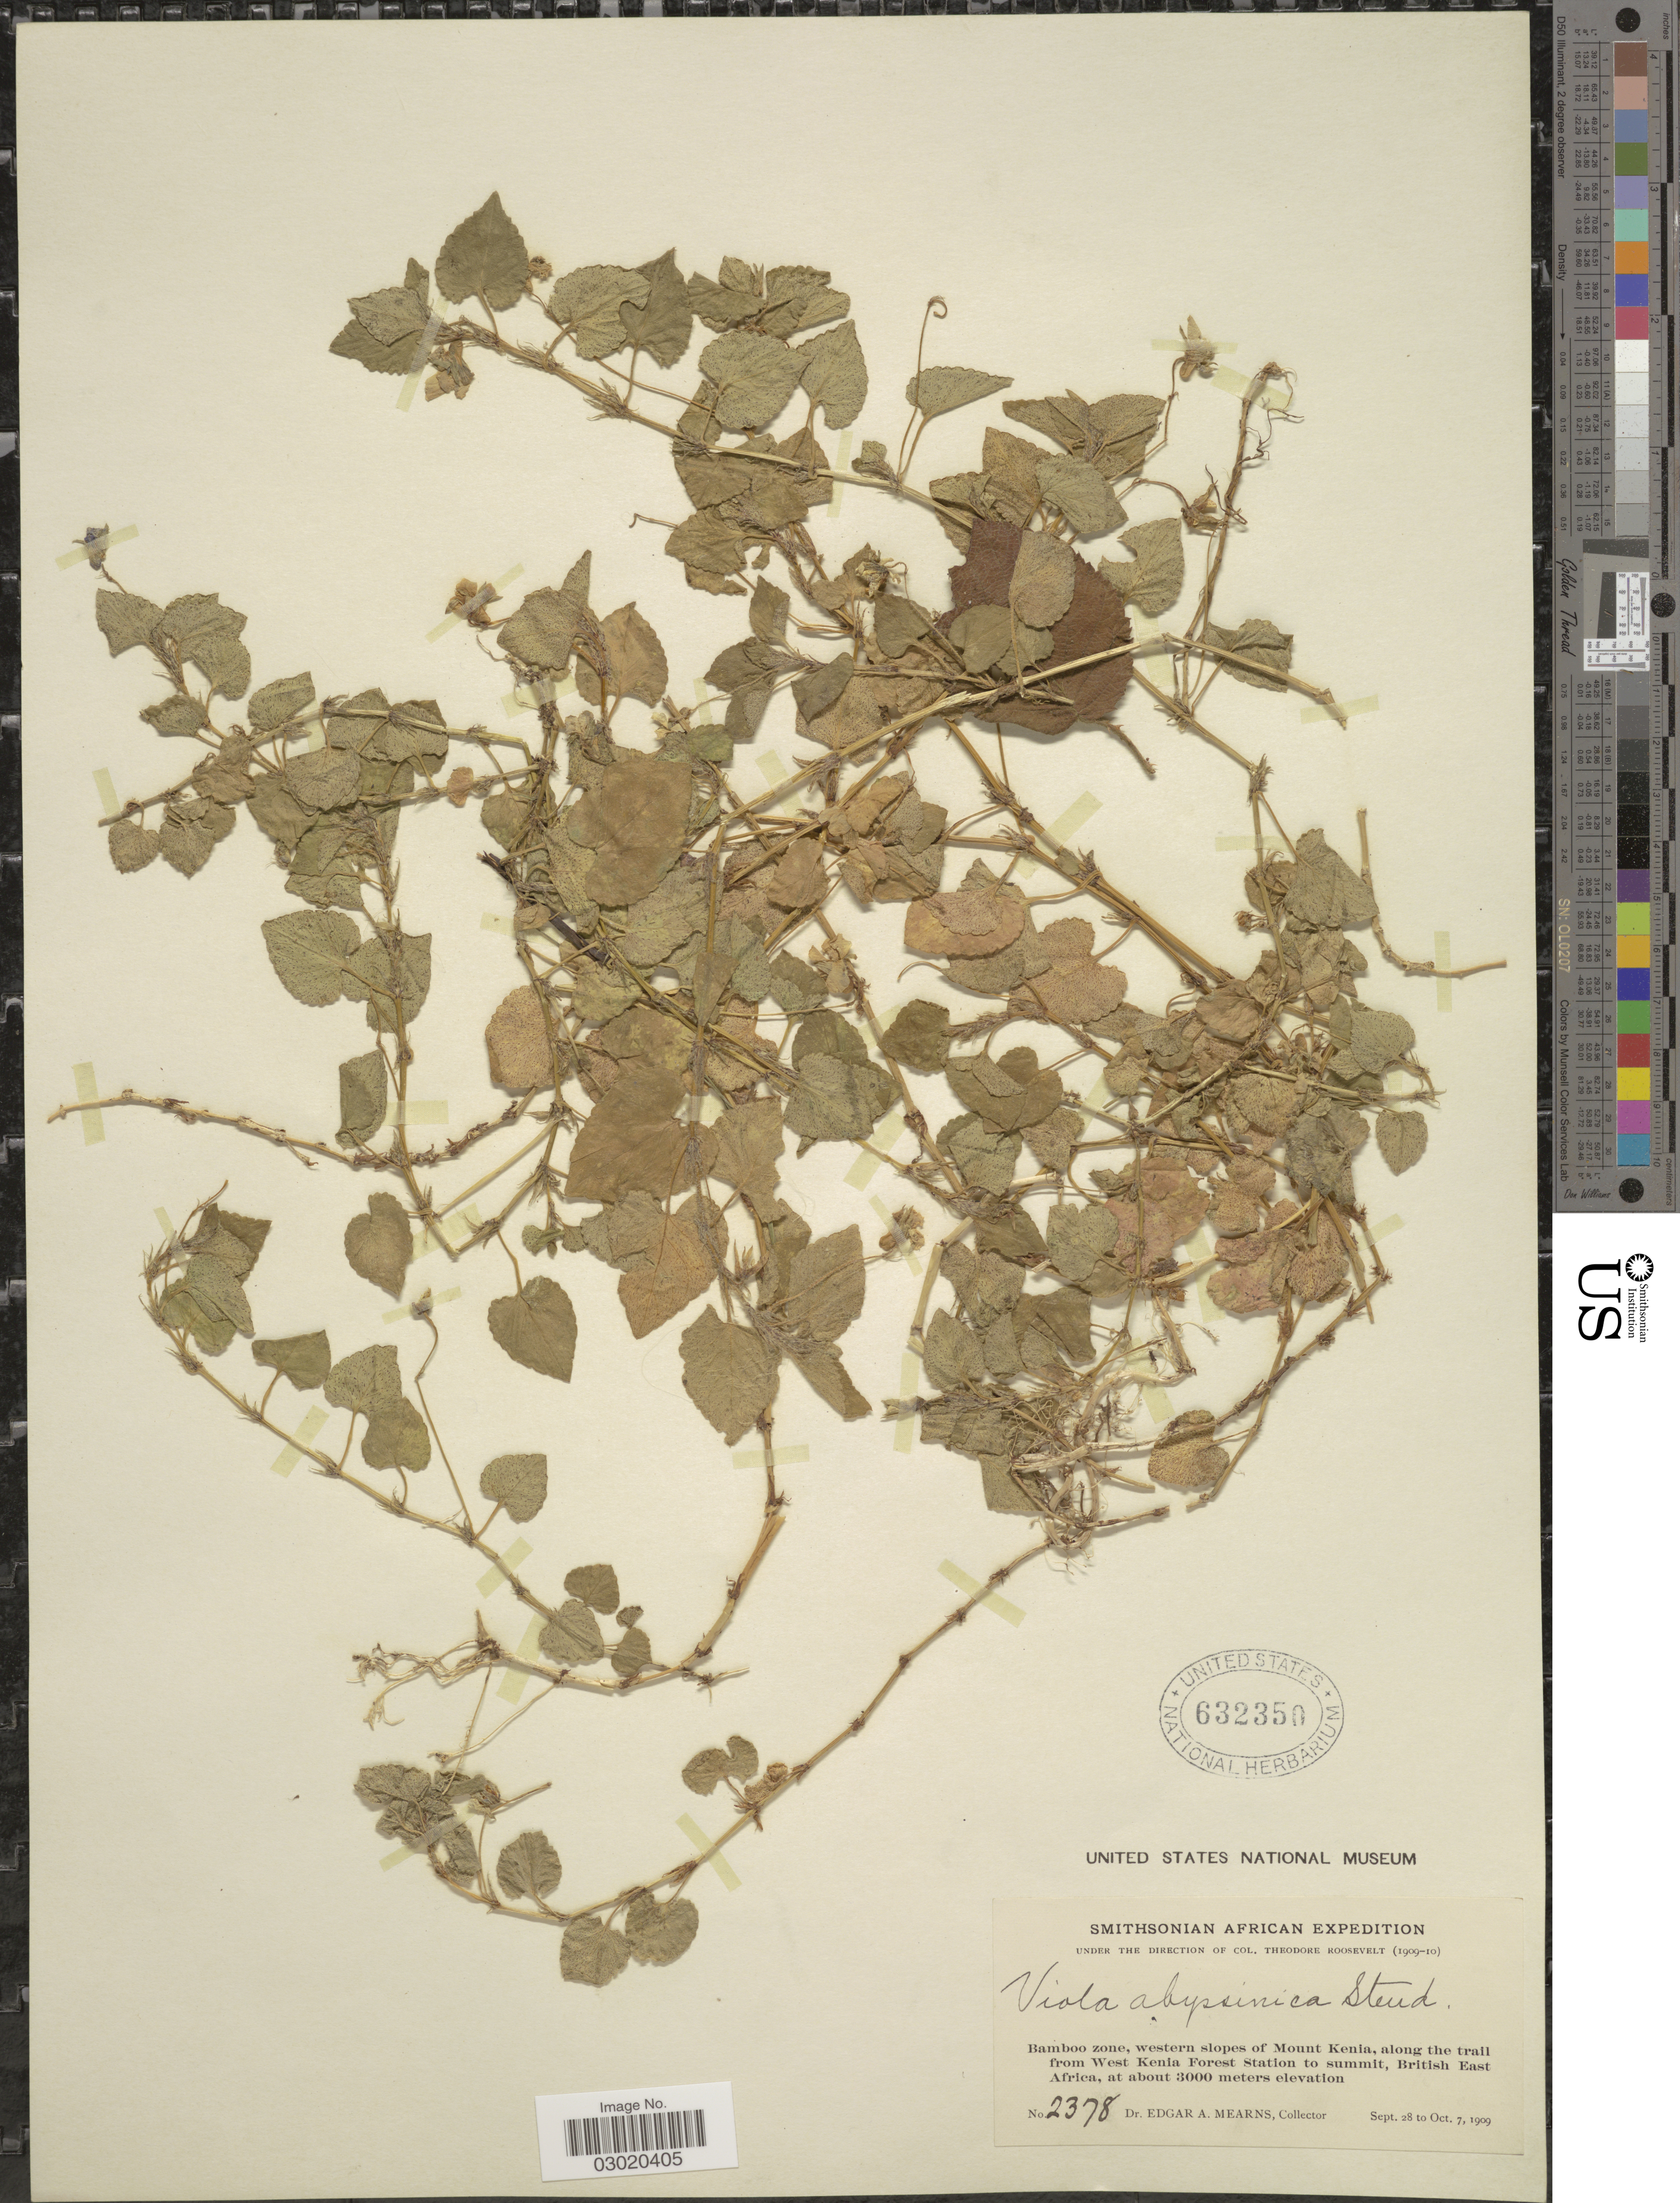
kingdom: Plantae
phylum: Tracheophyta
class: Magnoliopsida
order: Malpighiales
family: Violaceae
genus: Viola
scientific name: Viola abyssinica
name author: Steud. ex Oliv.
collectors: E. A. Mearns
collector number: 2378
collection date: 1909-09-28/1909-10-07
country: Kenya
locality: Bamboo zone, western slopes of Mount Kenia, along the trail from West Kenia Forest Station to summit, British East Africa.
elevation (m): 3000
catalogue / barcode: US 632350